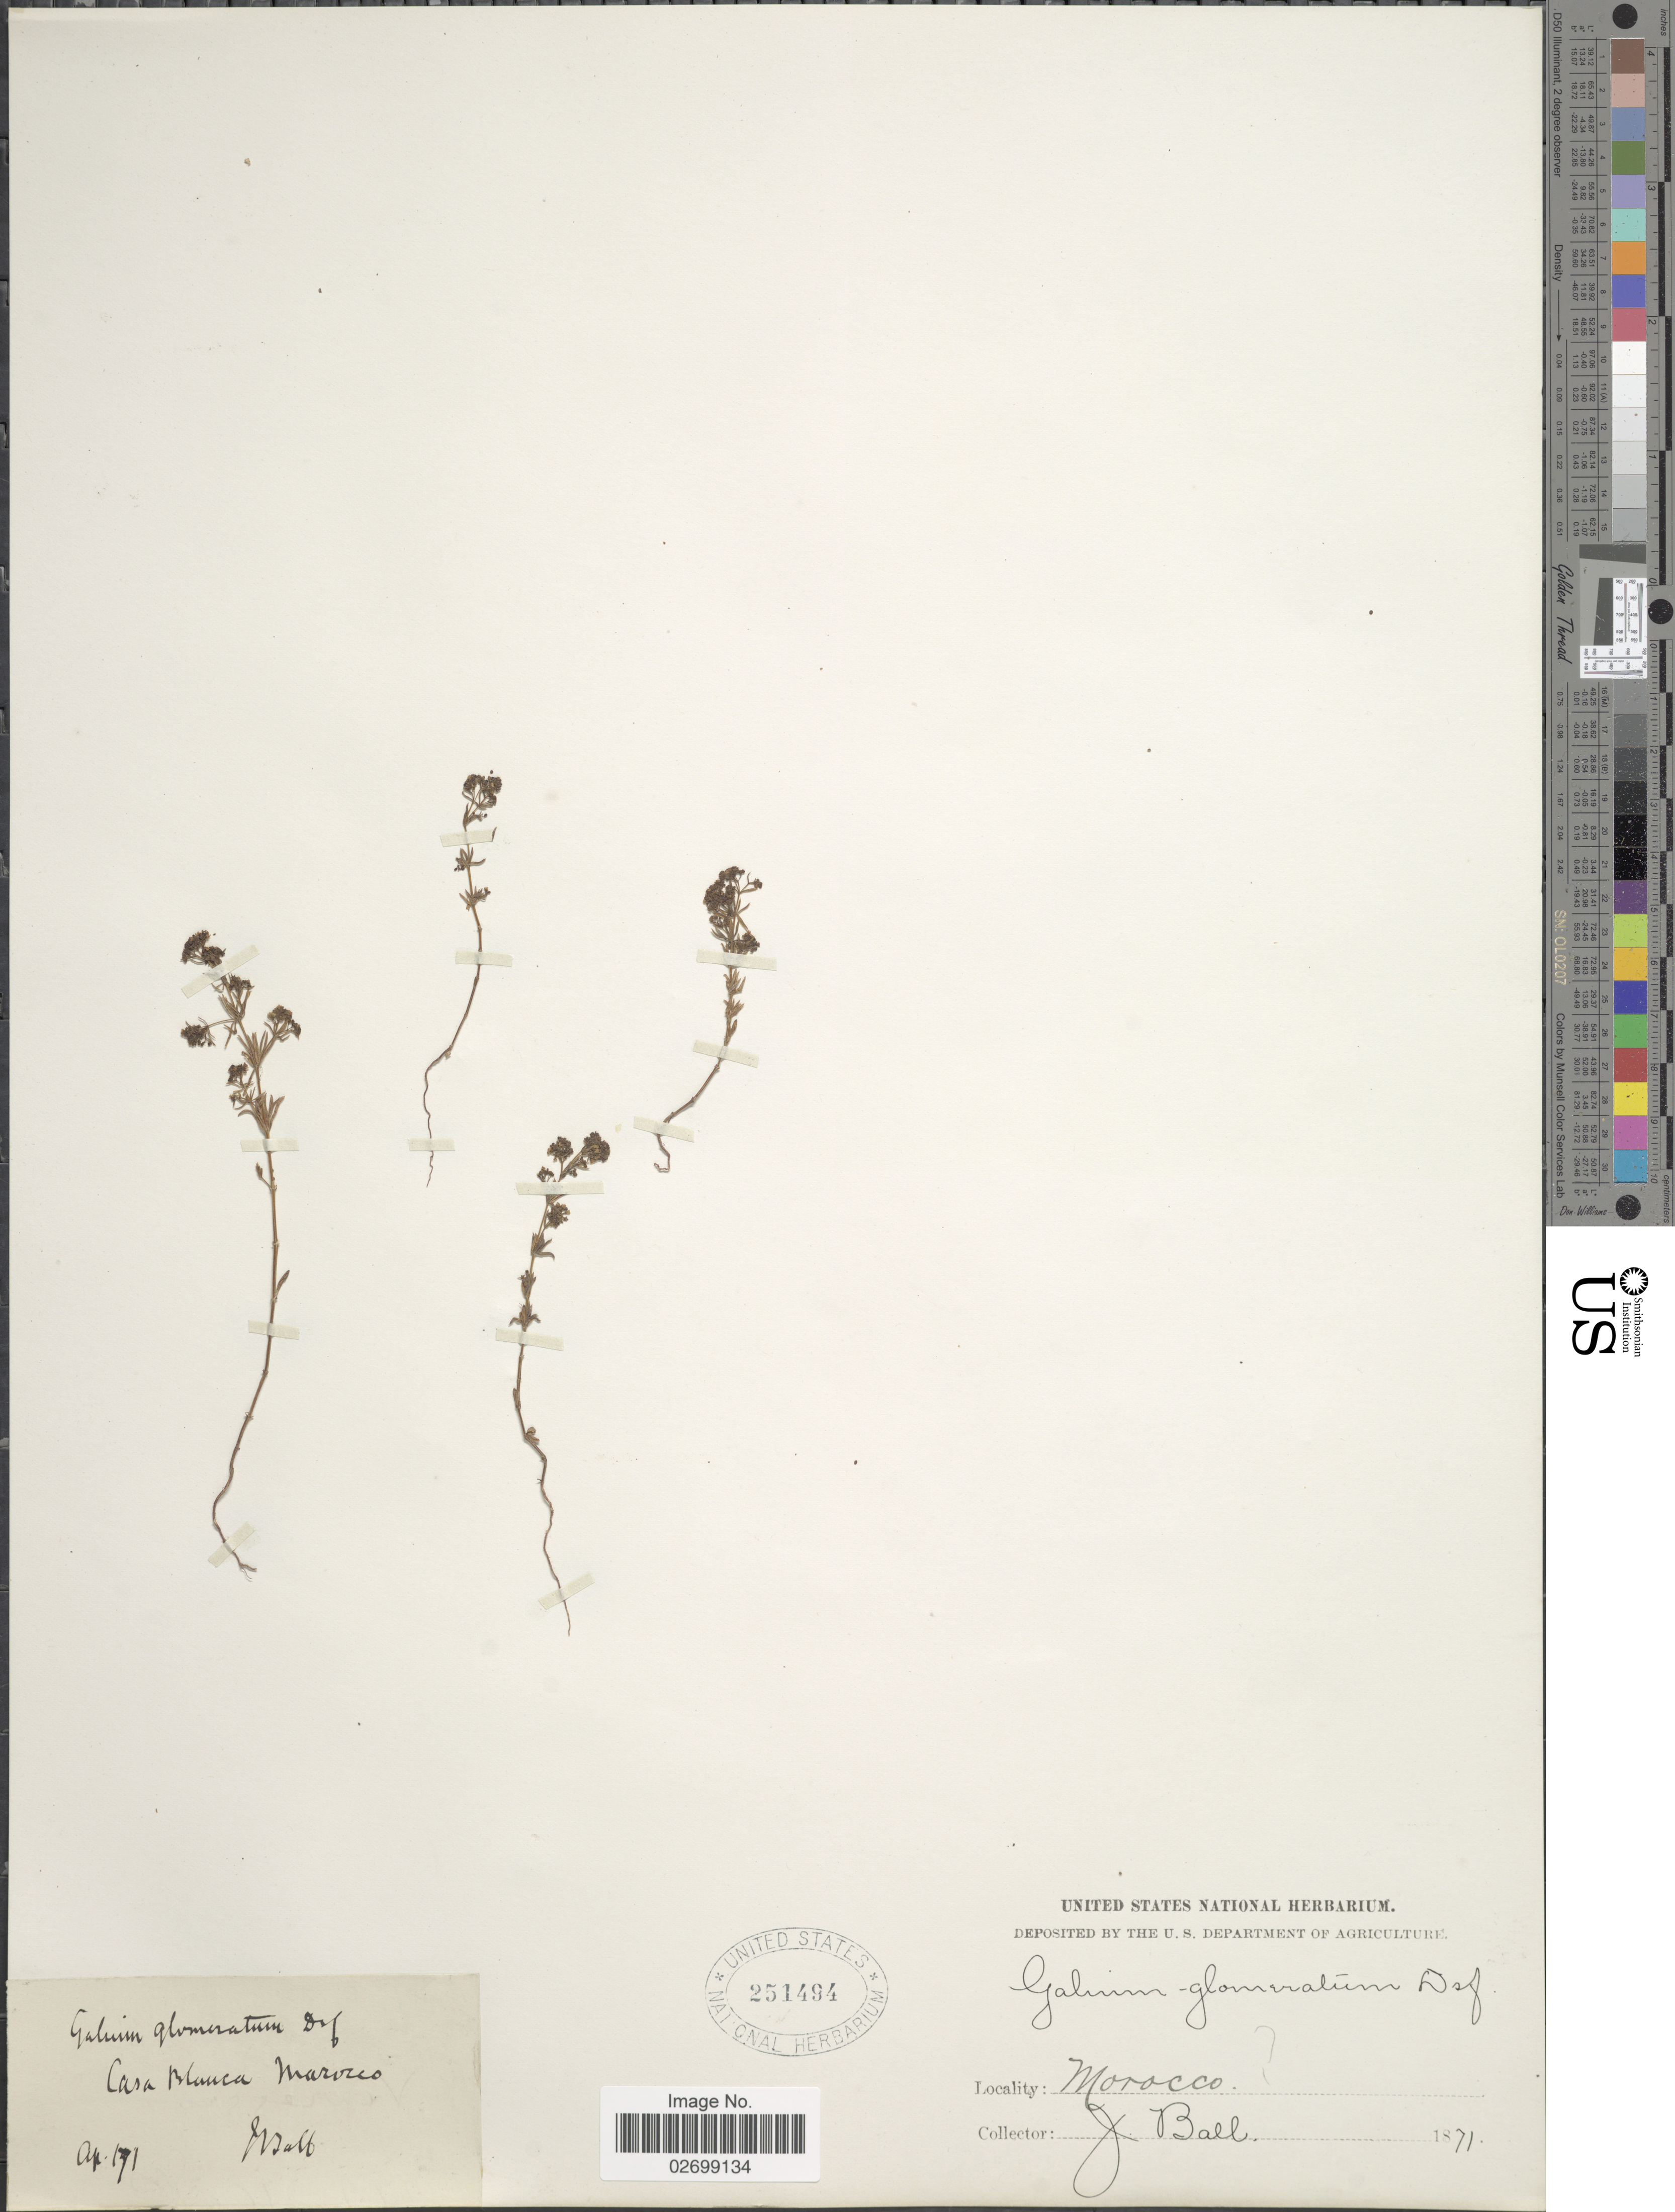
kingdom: Plantae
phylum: Tracheophyta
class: Magnoliopsida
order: Gentianales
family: Rubiaceae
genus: Galium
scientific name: Galium glomeratum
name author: Desf.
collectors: J. Ball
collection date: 1871-04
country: Morocco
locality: Casa Blanca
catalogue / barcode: US 251494